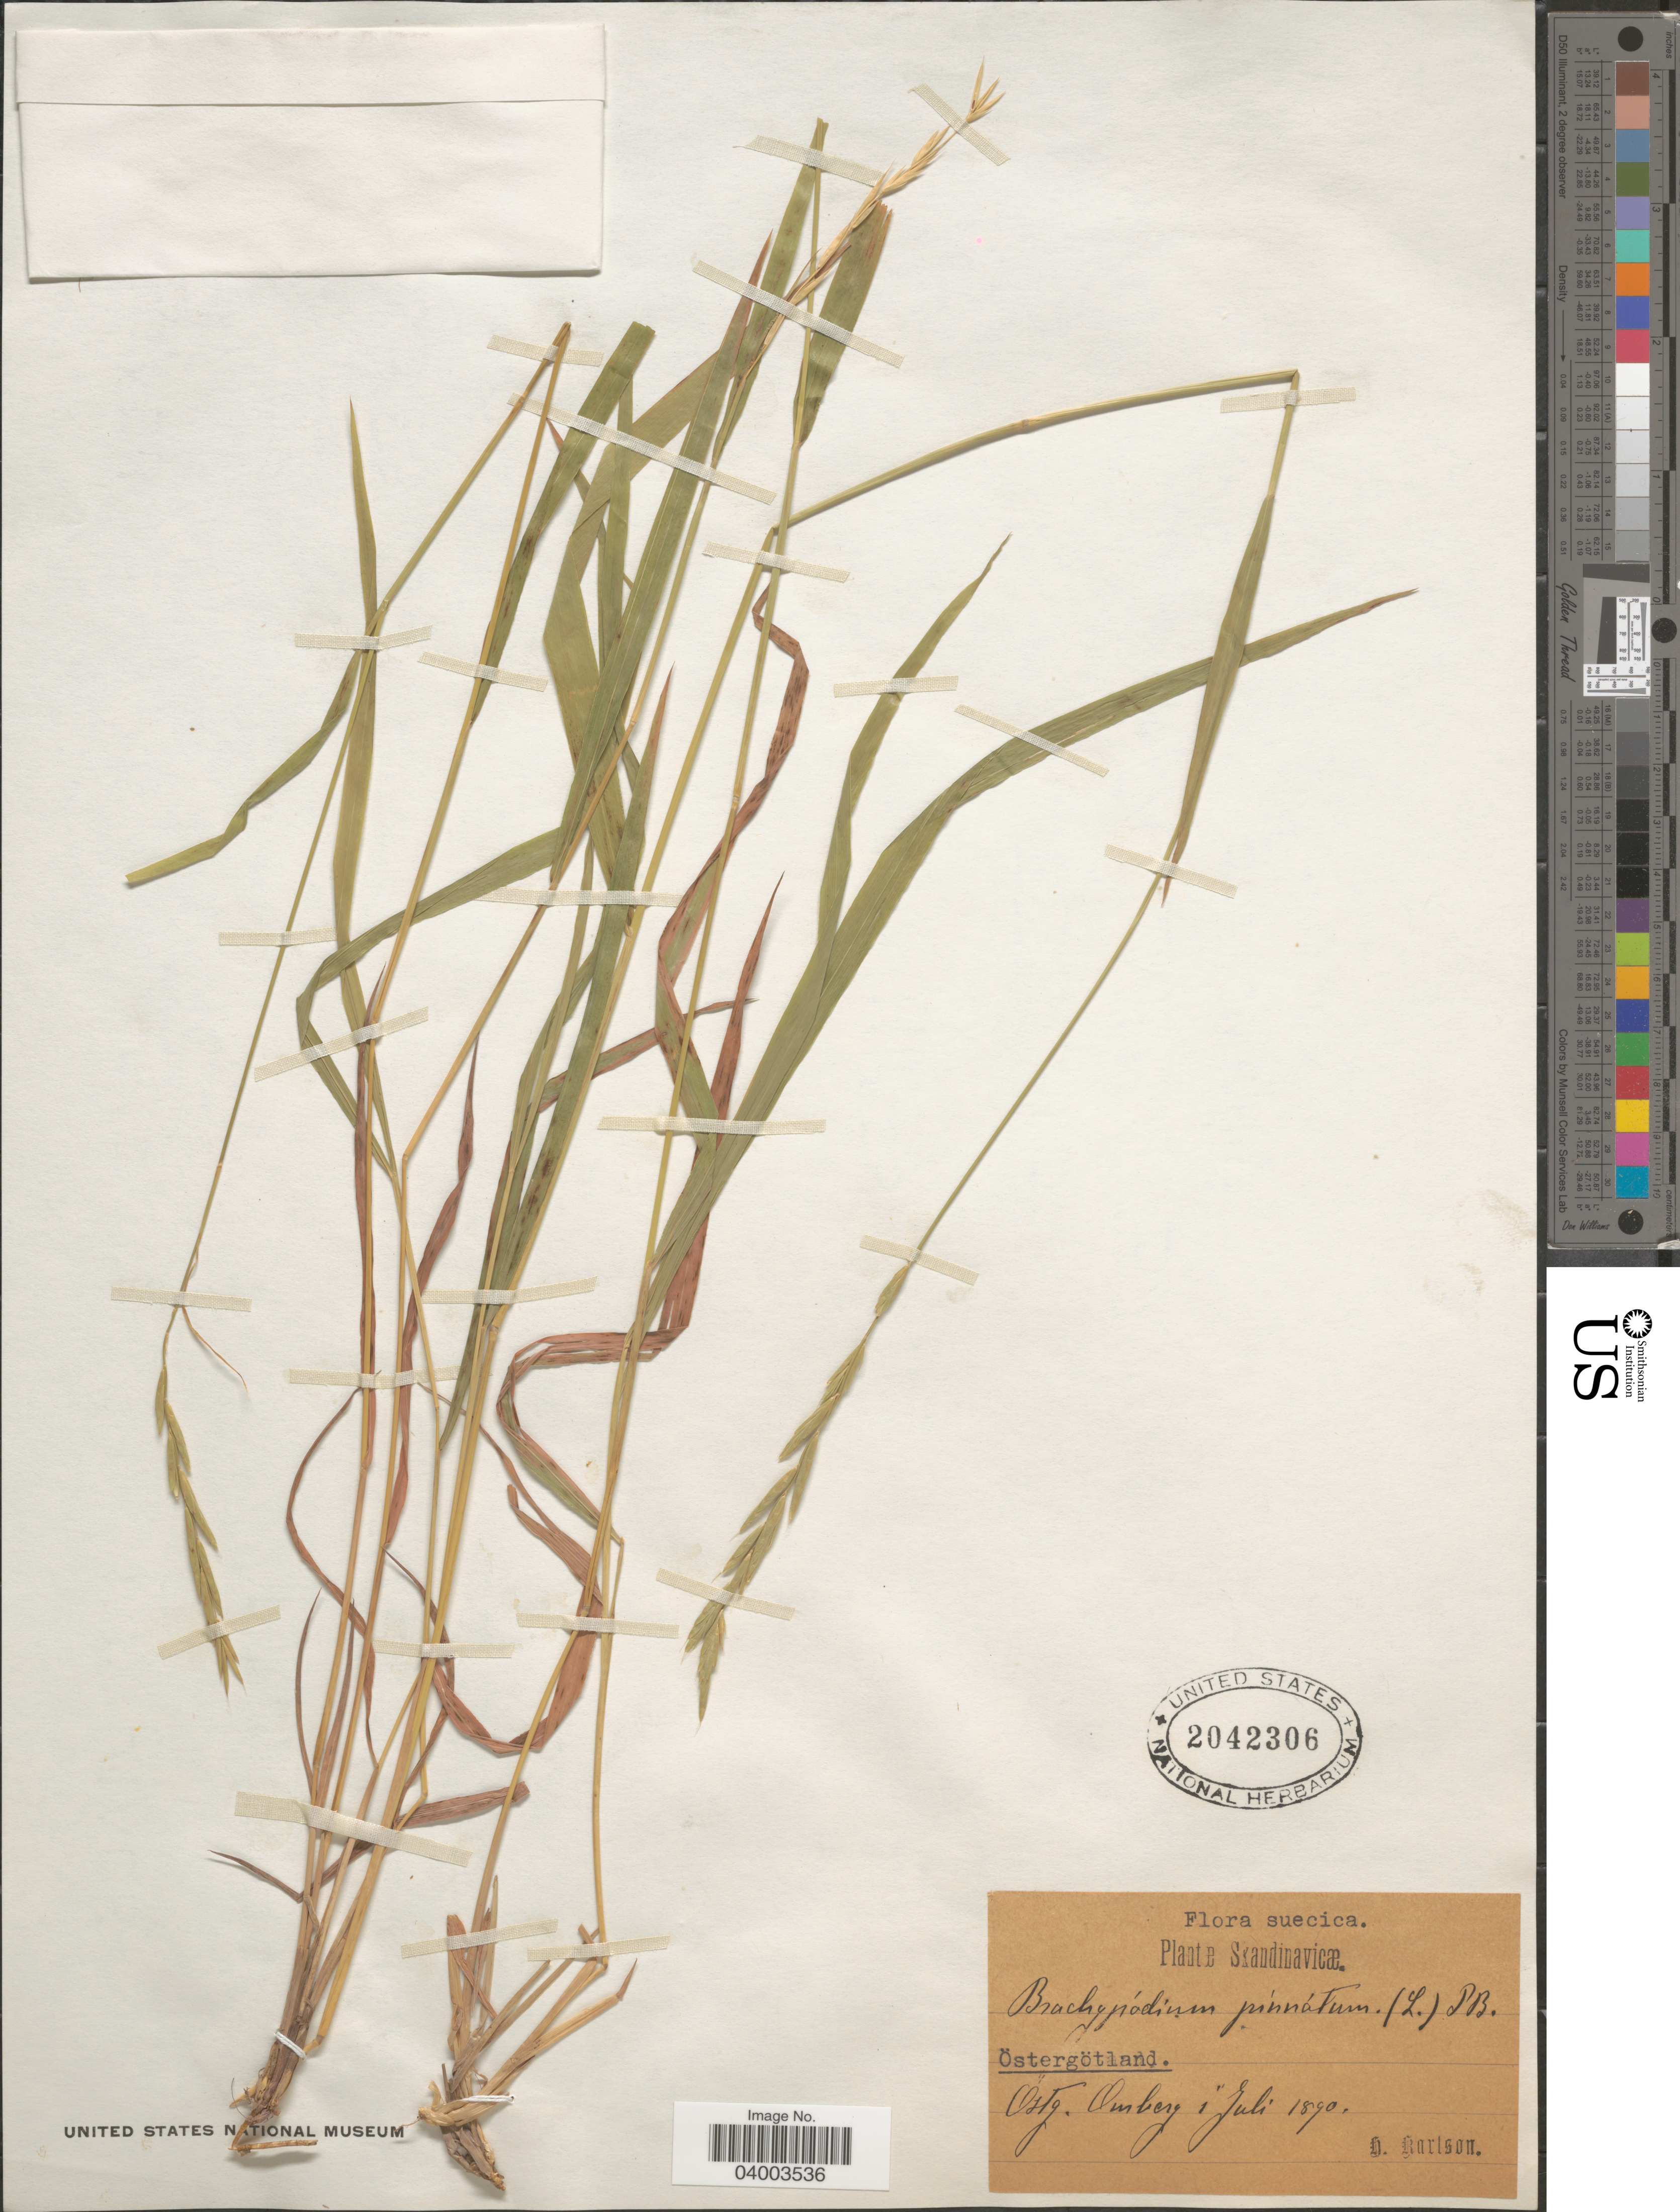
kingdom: Plantae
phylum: Tracheophyta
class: Liliopsida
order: Poales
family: Poaceae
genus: Brachypodium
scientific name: Brachypodium pinnatum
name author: (L.) P. Beauv.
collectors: D. Karlson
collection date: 1890-07-01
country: Sweden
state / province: Östergötland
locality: Suecica. Skandinavicæ. Östergötland. Ostg. Omberg.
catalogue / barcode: US 2042306